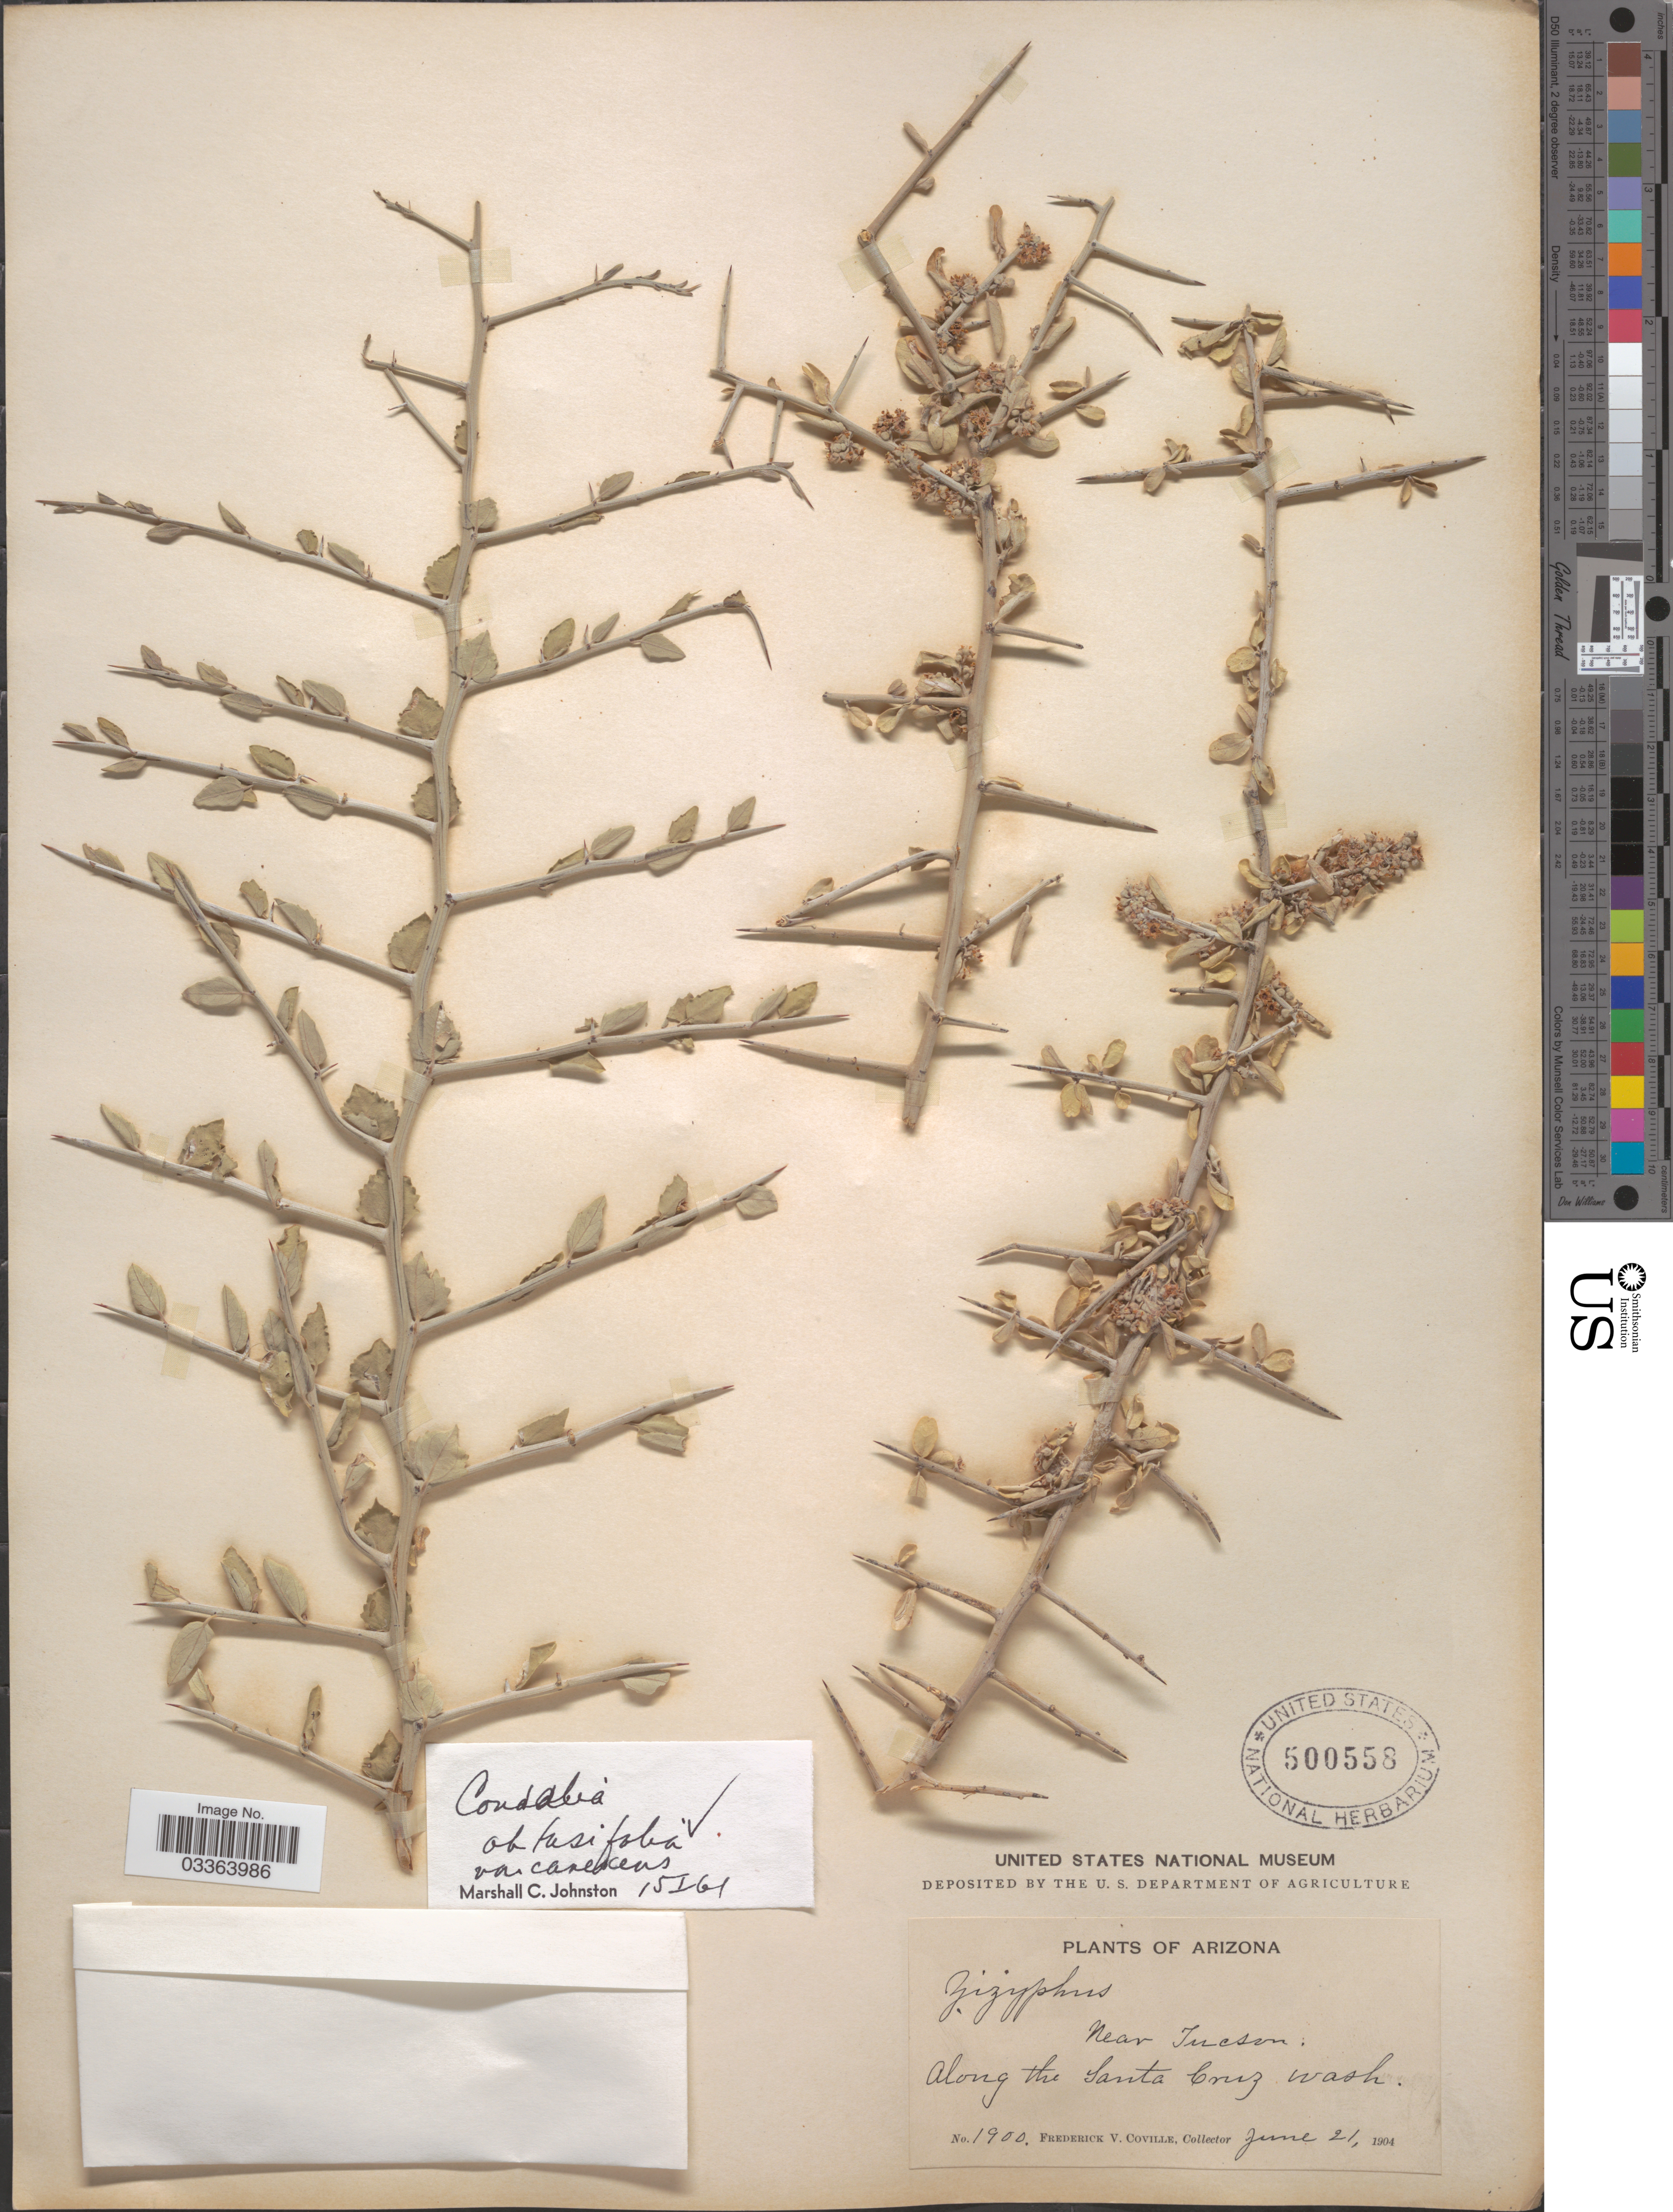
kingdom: Plantae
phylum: Tracheophyta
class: Magnoliopsida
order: Rosales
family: Rhamnaceae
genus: Sarcomphalus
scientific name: Sarcomphalus obtusifolius var. canescens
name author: (A. Gray) Hauenschild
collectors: F. V. Coville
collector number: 1900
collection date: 1904-06-21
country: United States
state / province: Arizona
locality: Near Tucson. Along the Santa Cruz wash.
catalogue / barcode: US 500558